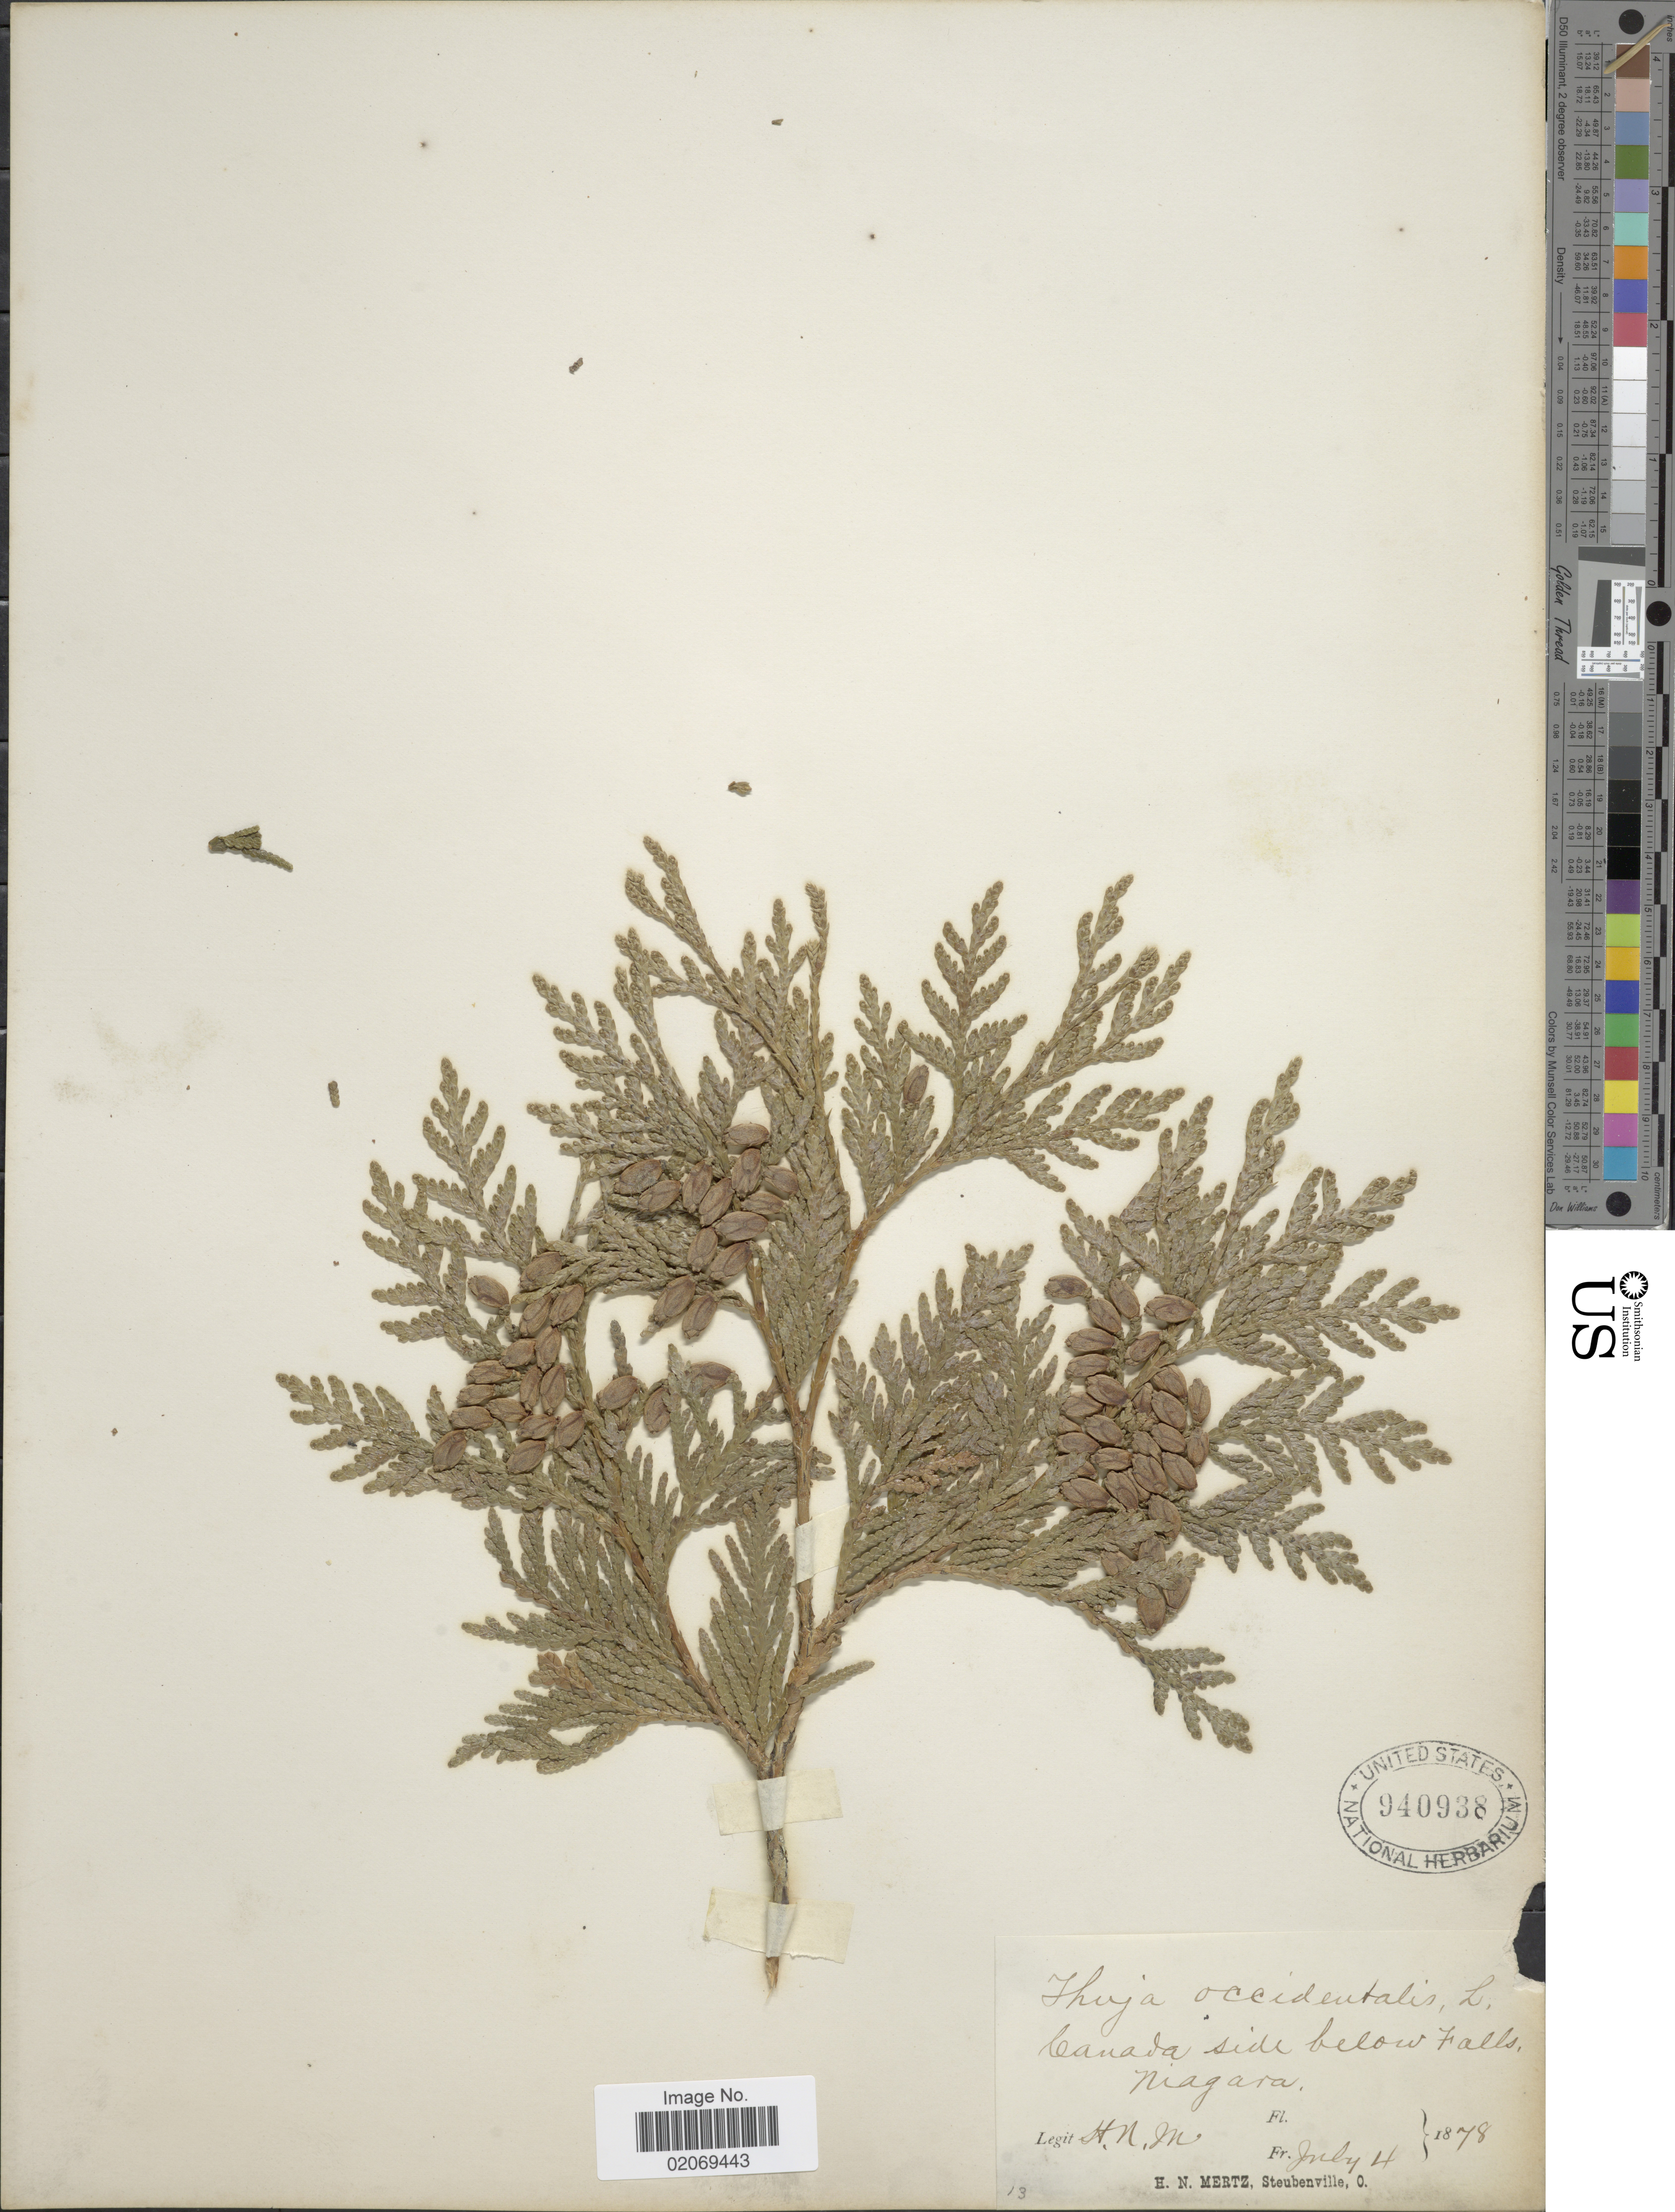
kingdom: Plantae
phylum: Tracheophyta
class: Pinopsida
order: Pinales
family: Cupressaceae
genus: Thuja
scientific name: Thuja occidentalis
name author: L.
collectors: H. Mertz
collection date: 1878-07-04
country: Canada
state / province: Ontario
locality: Canada side below Falls, Niagara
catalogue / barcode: US 940938